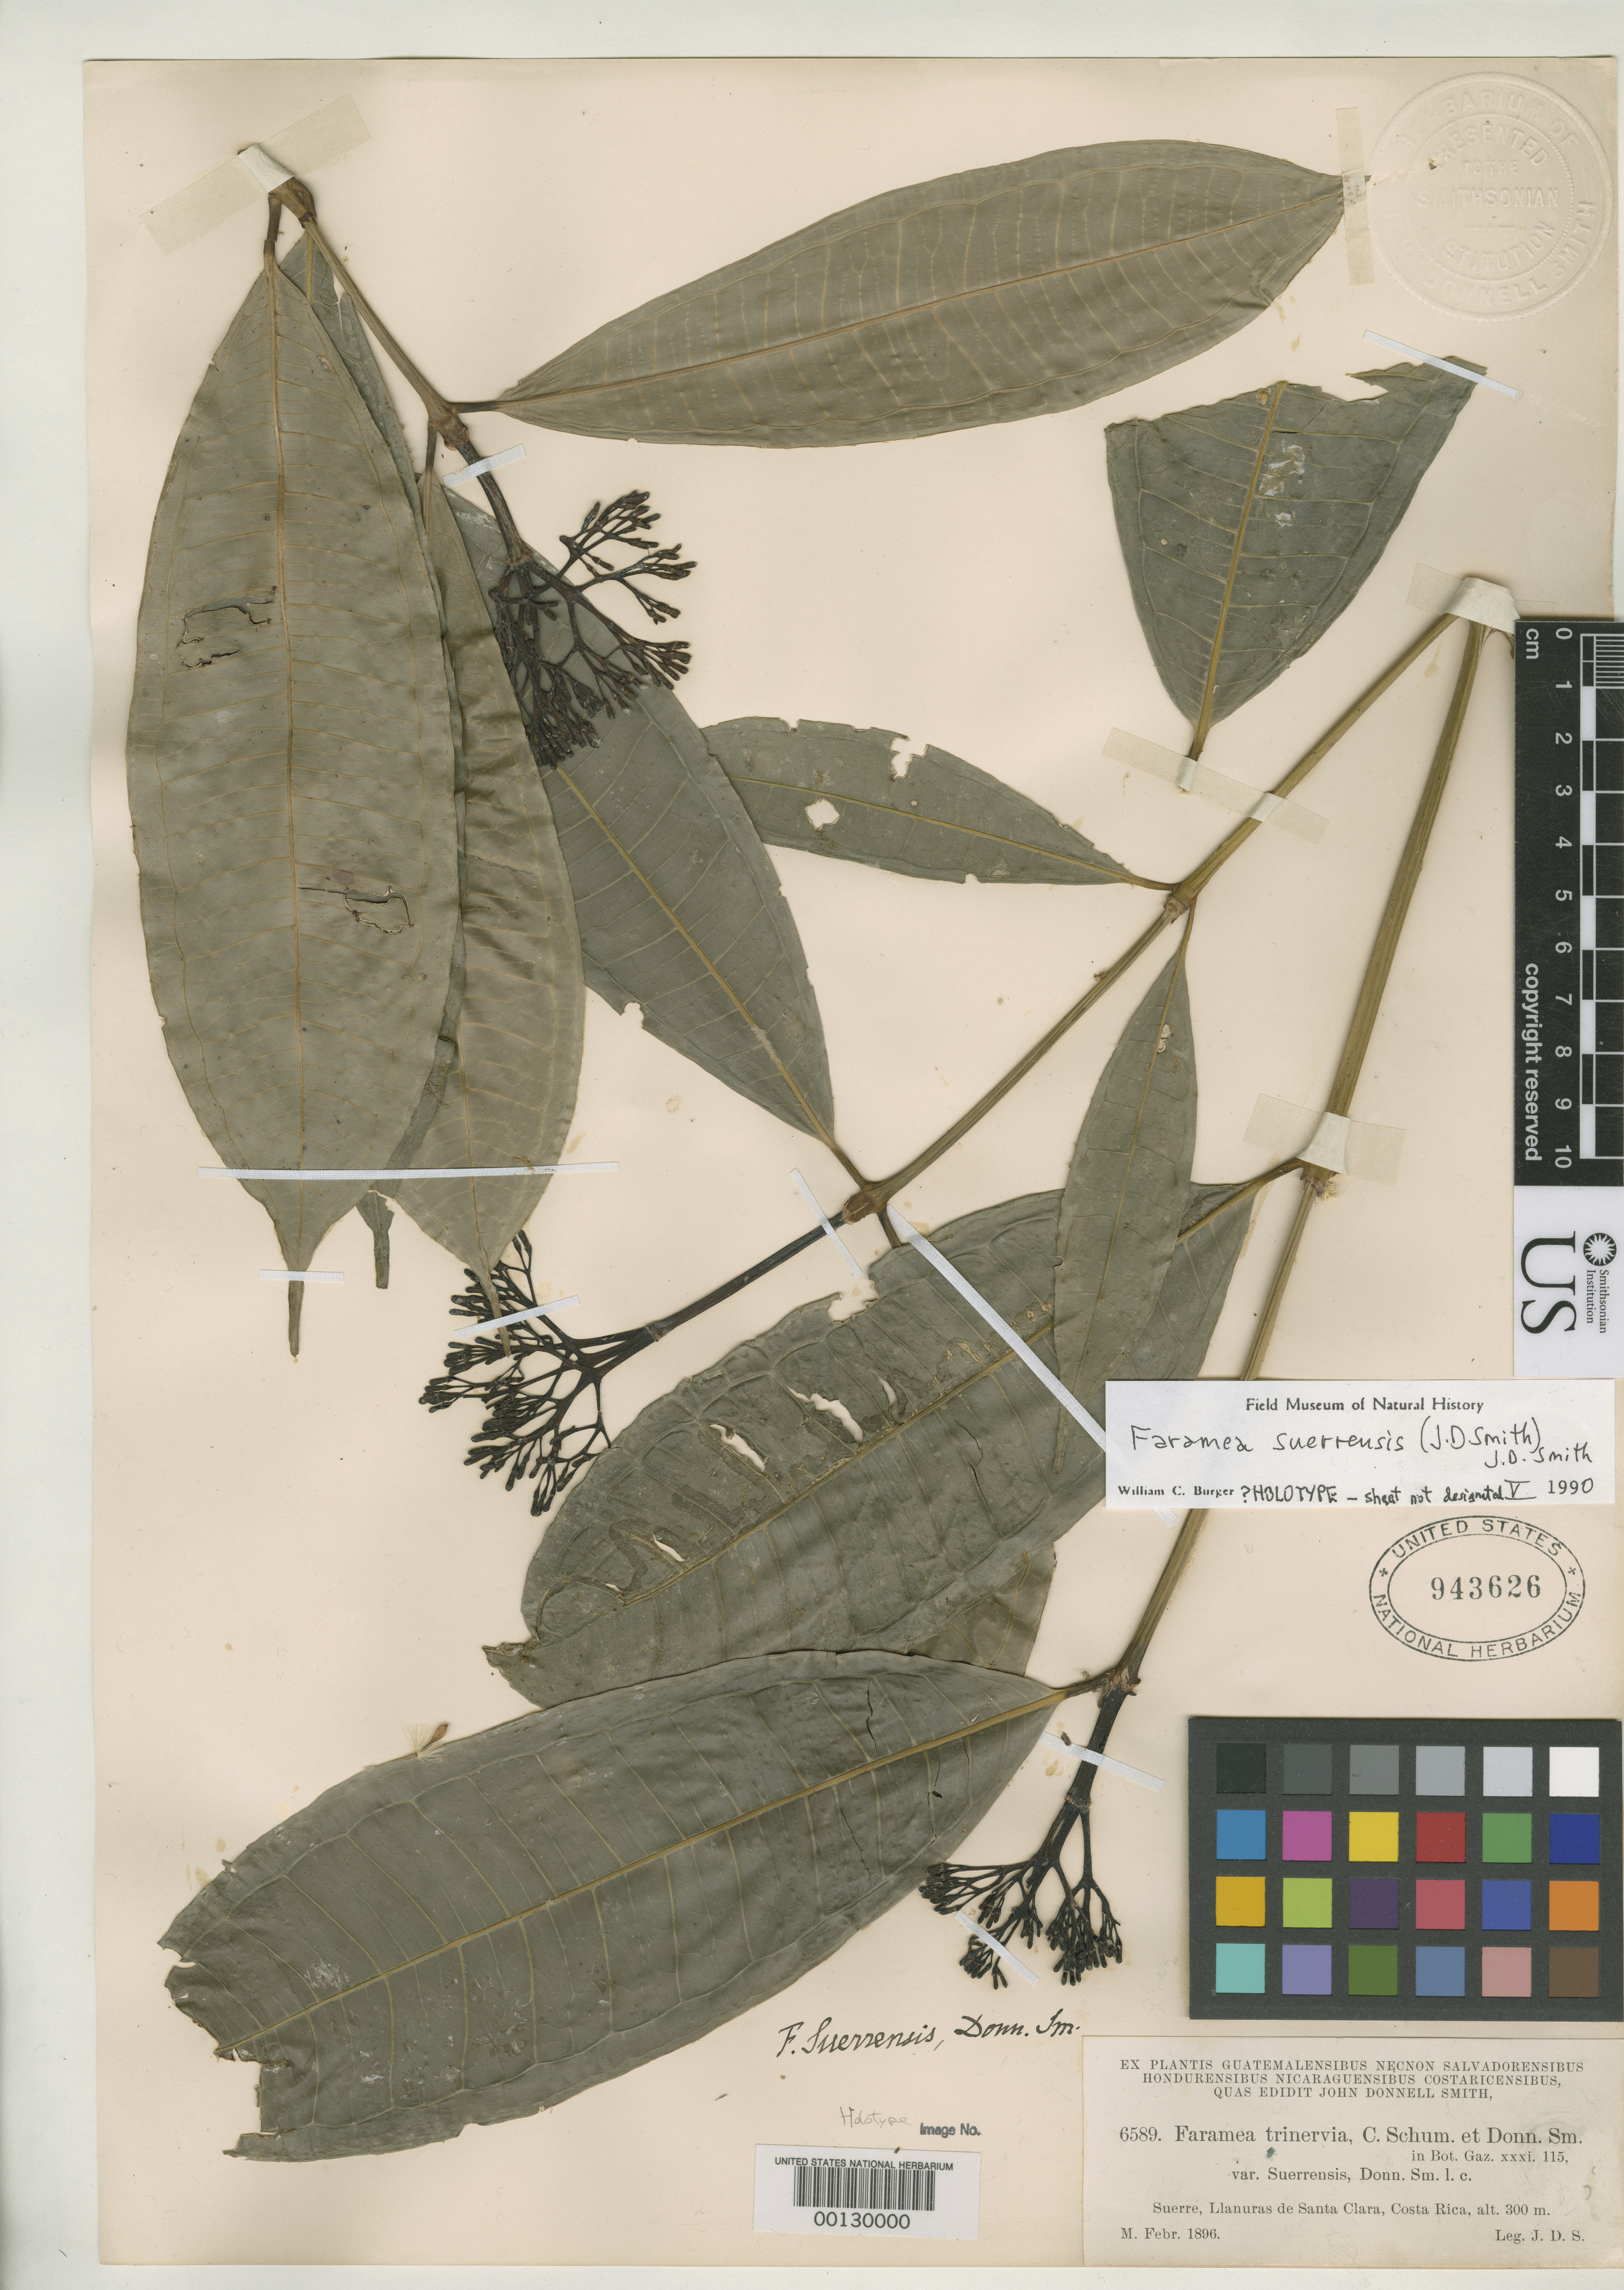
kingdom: Plantae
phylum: Tracheophyta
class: Magnoliopsida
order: Gentianales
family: Rubiaceae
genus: Faramea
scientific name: Faramea trinervia var. suerrensis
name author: Donn. Sm.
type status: Isosyntype; Lectotype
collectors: J. Donnell Smith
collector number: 6589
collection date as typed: Feb 1896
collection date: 1896-02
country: Costa Rica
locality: Suerre, Llanuras de Santa Clara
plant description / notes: One of two sheets (USNH 943624, 943626) ex John Donnell Smith herbarium, neither clearly the holotype. This sheet (943626) annotated as "?Holotype" by W.C. Burger (1990) and cited as holotype by Lorence (1999).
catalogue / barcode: US 943626